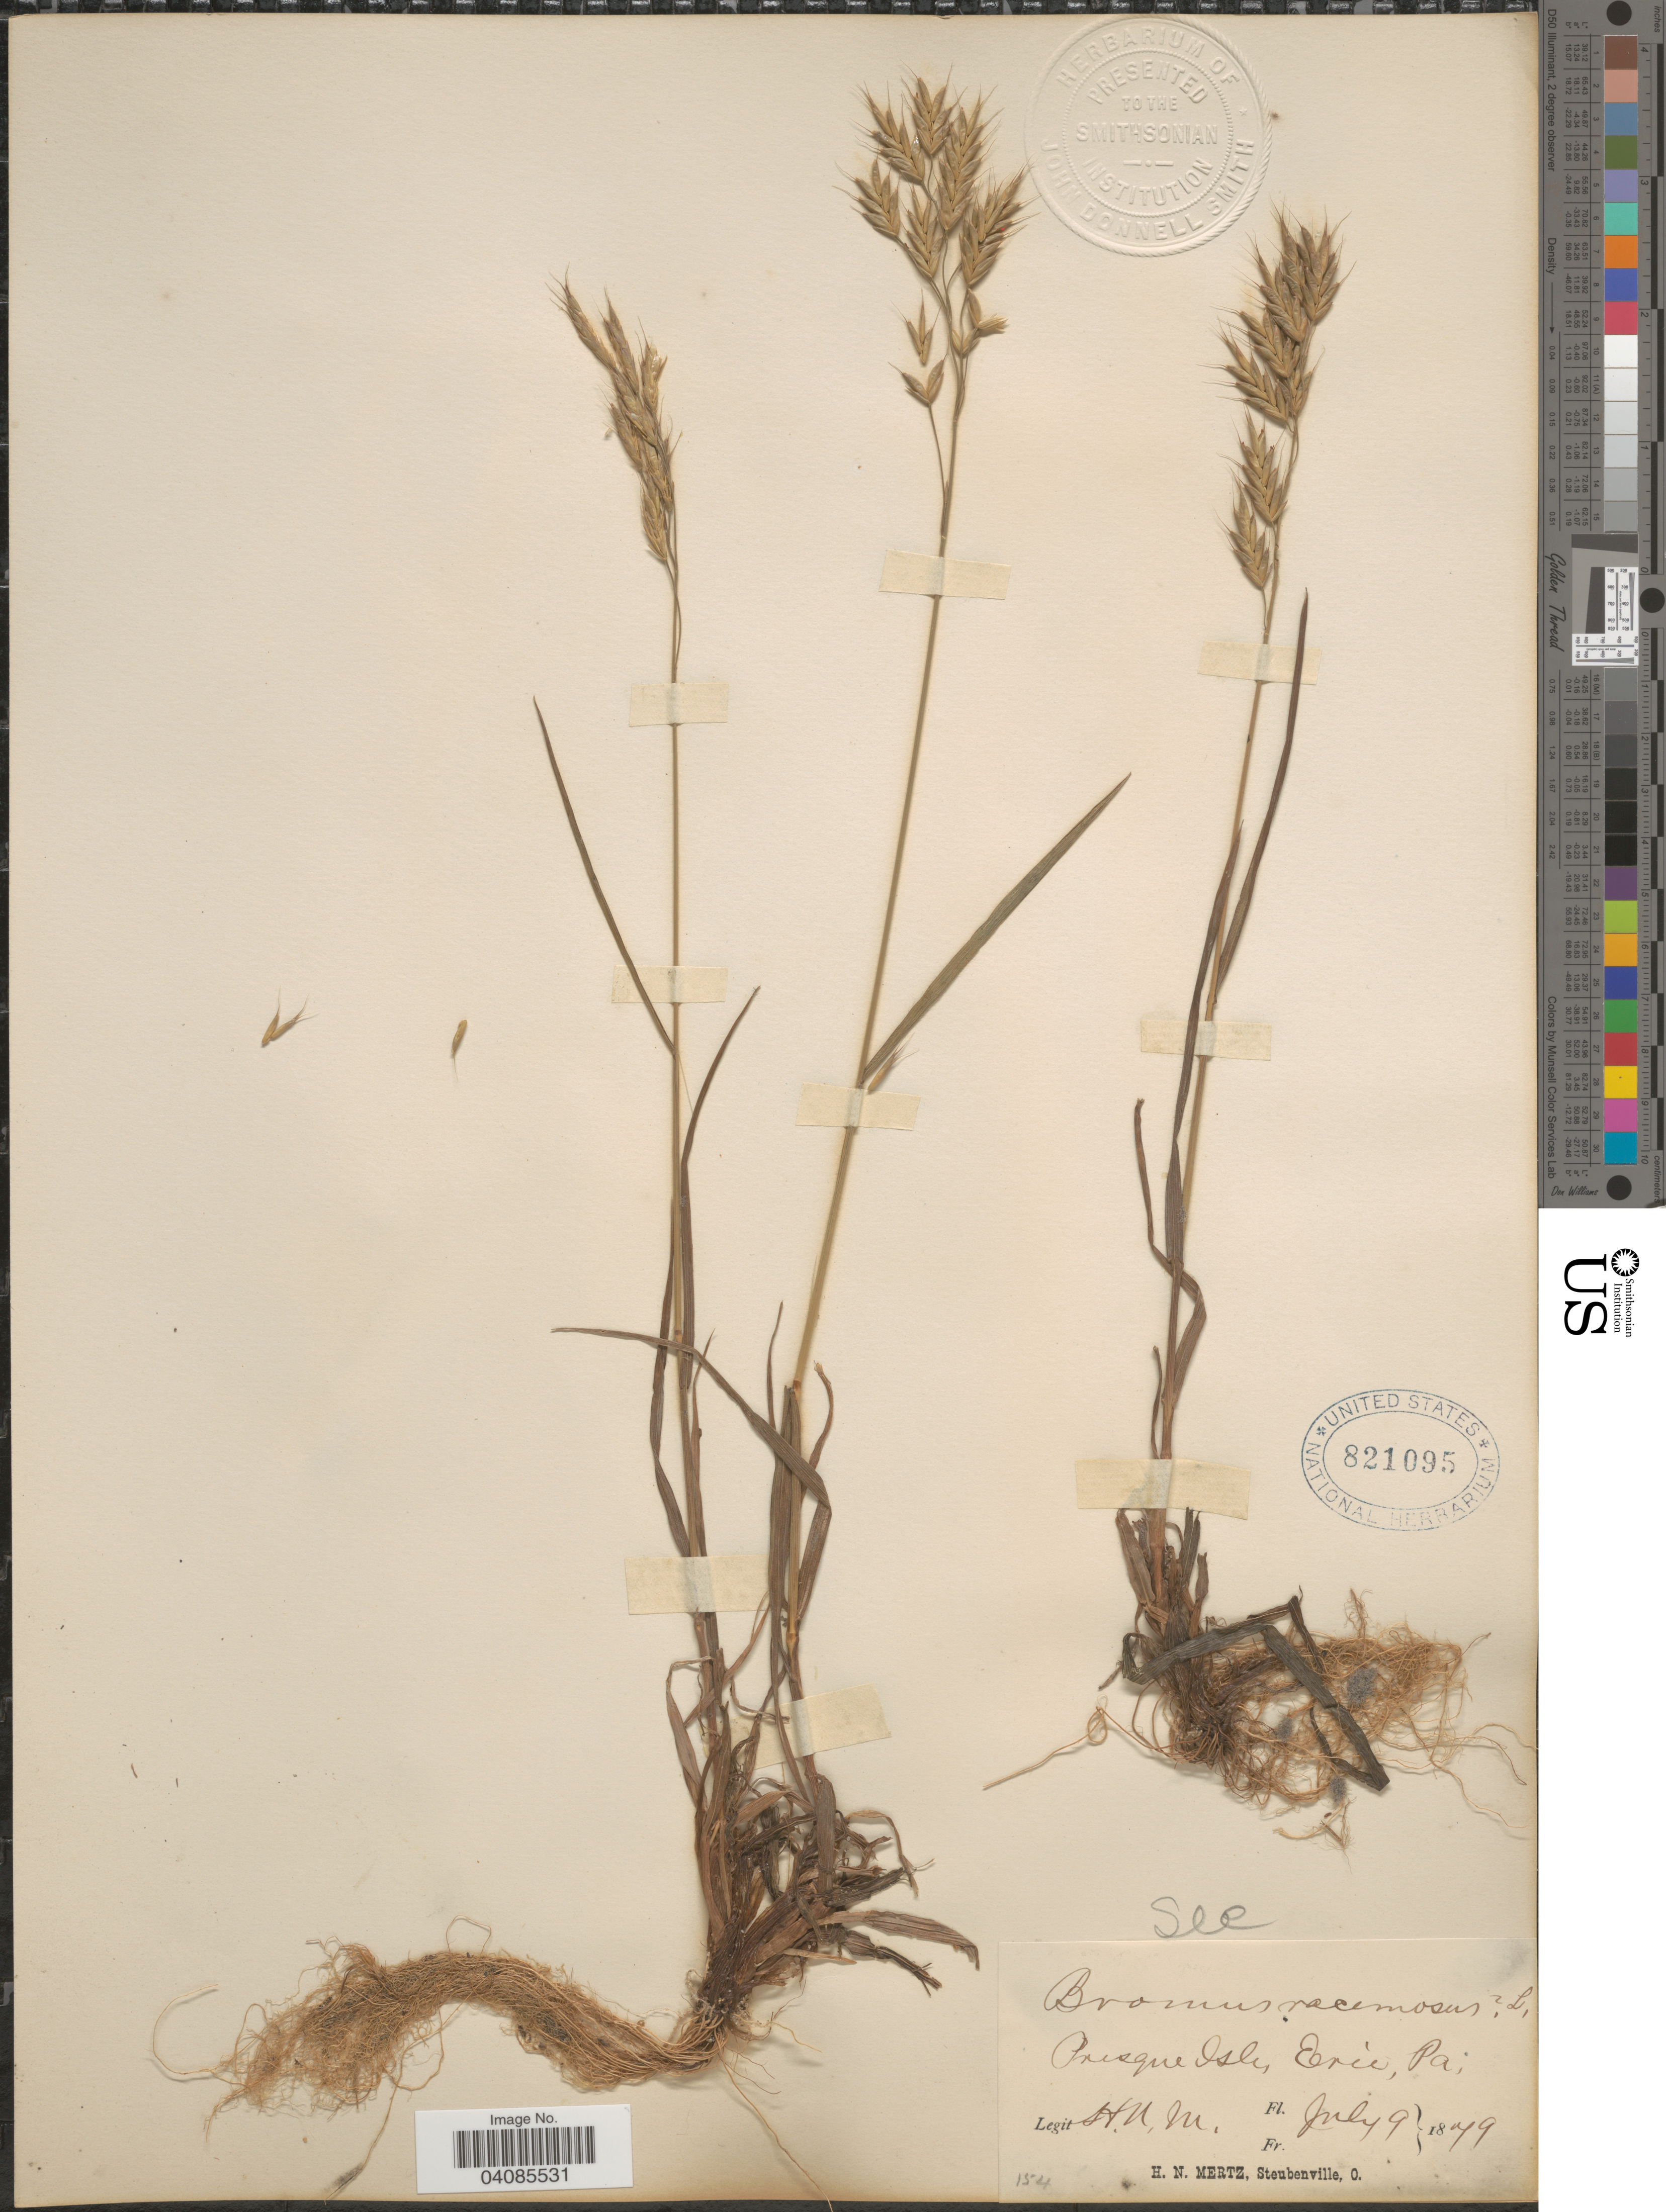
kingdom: Plantae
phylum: Tracheophyta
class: Liliopsida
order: Poales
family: Poaceae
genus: Bromus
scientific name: Bromus secalinus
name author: L.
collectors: H. Mertz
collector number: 154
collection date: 1879-07-09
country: United States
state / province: Pennsylvania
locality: Presque Isles Eric.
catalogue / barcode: US 821095